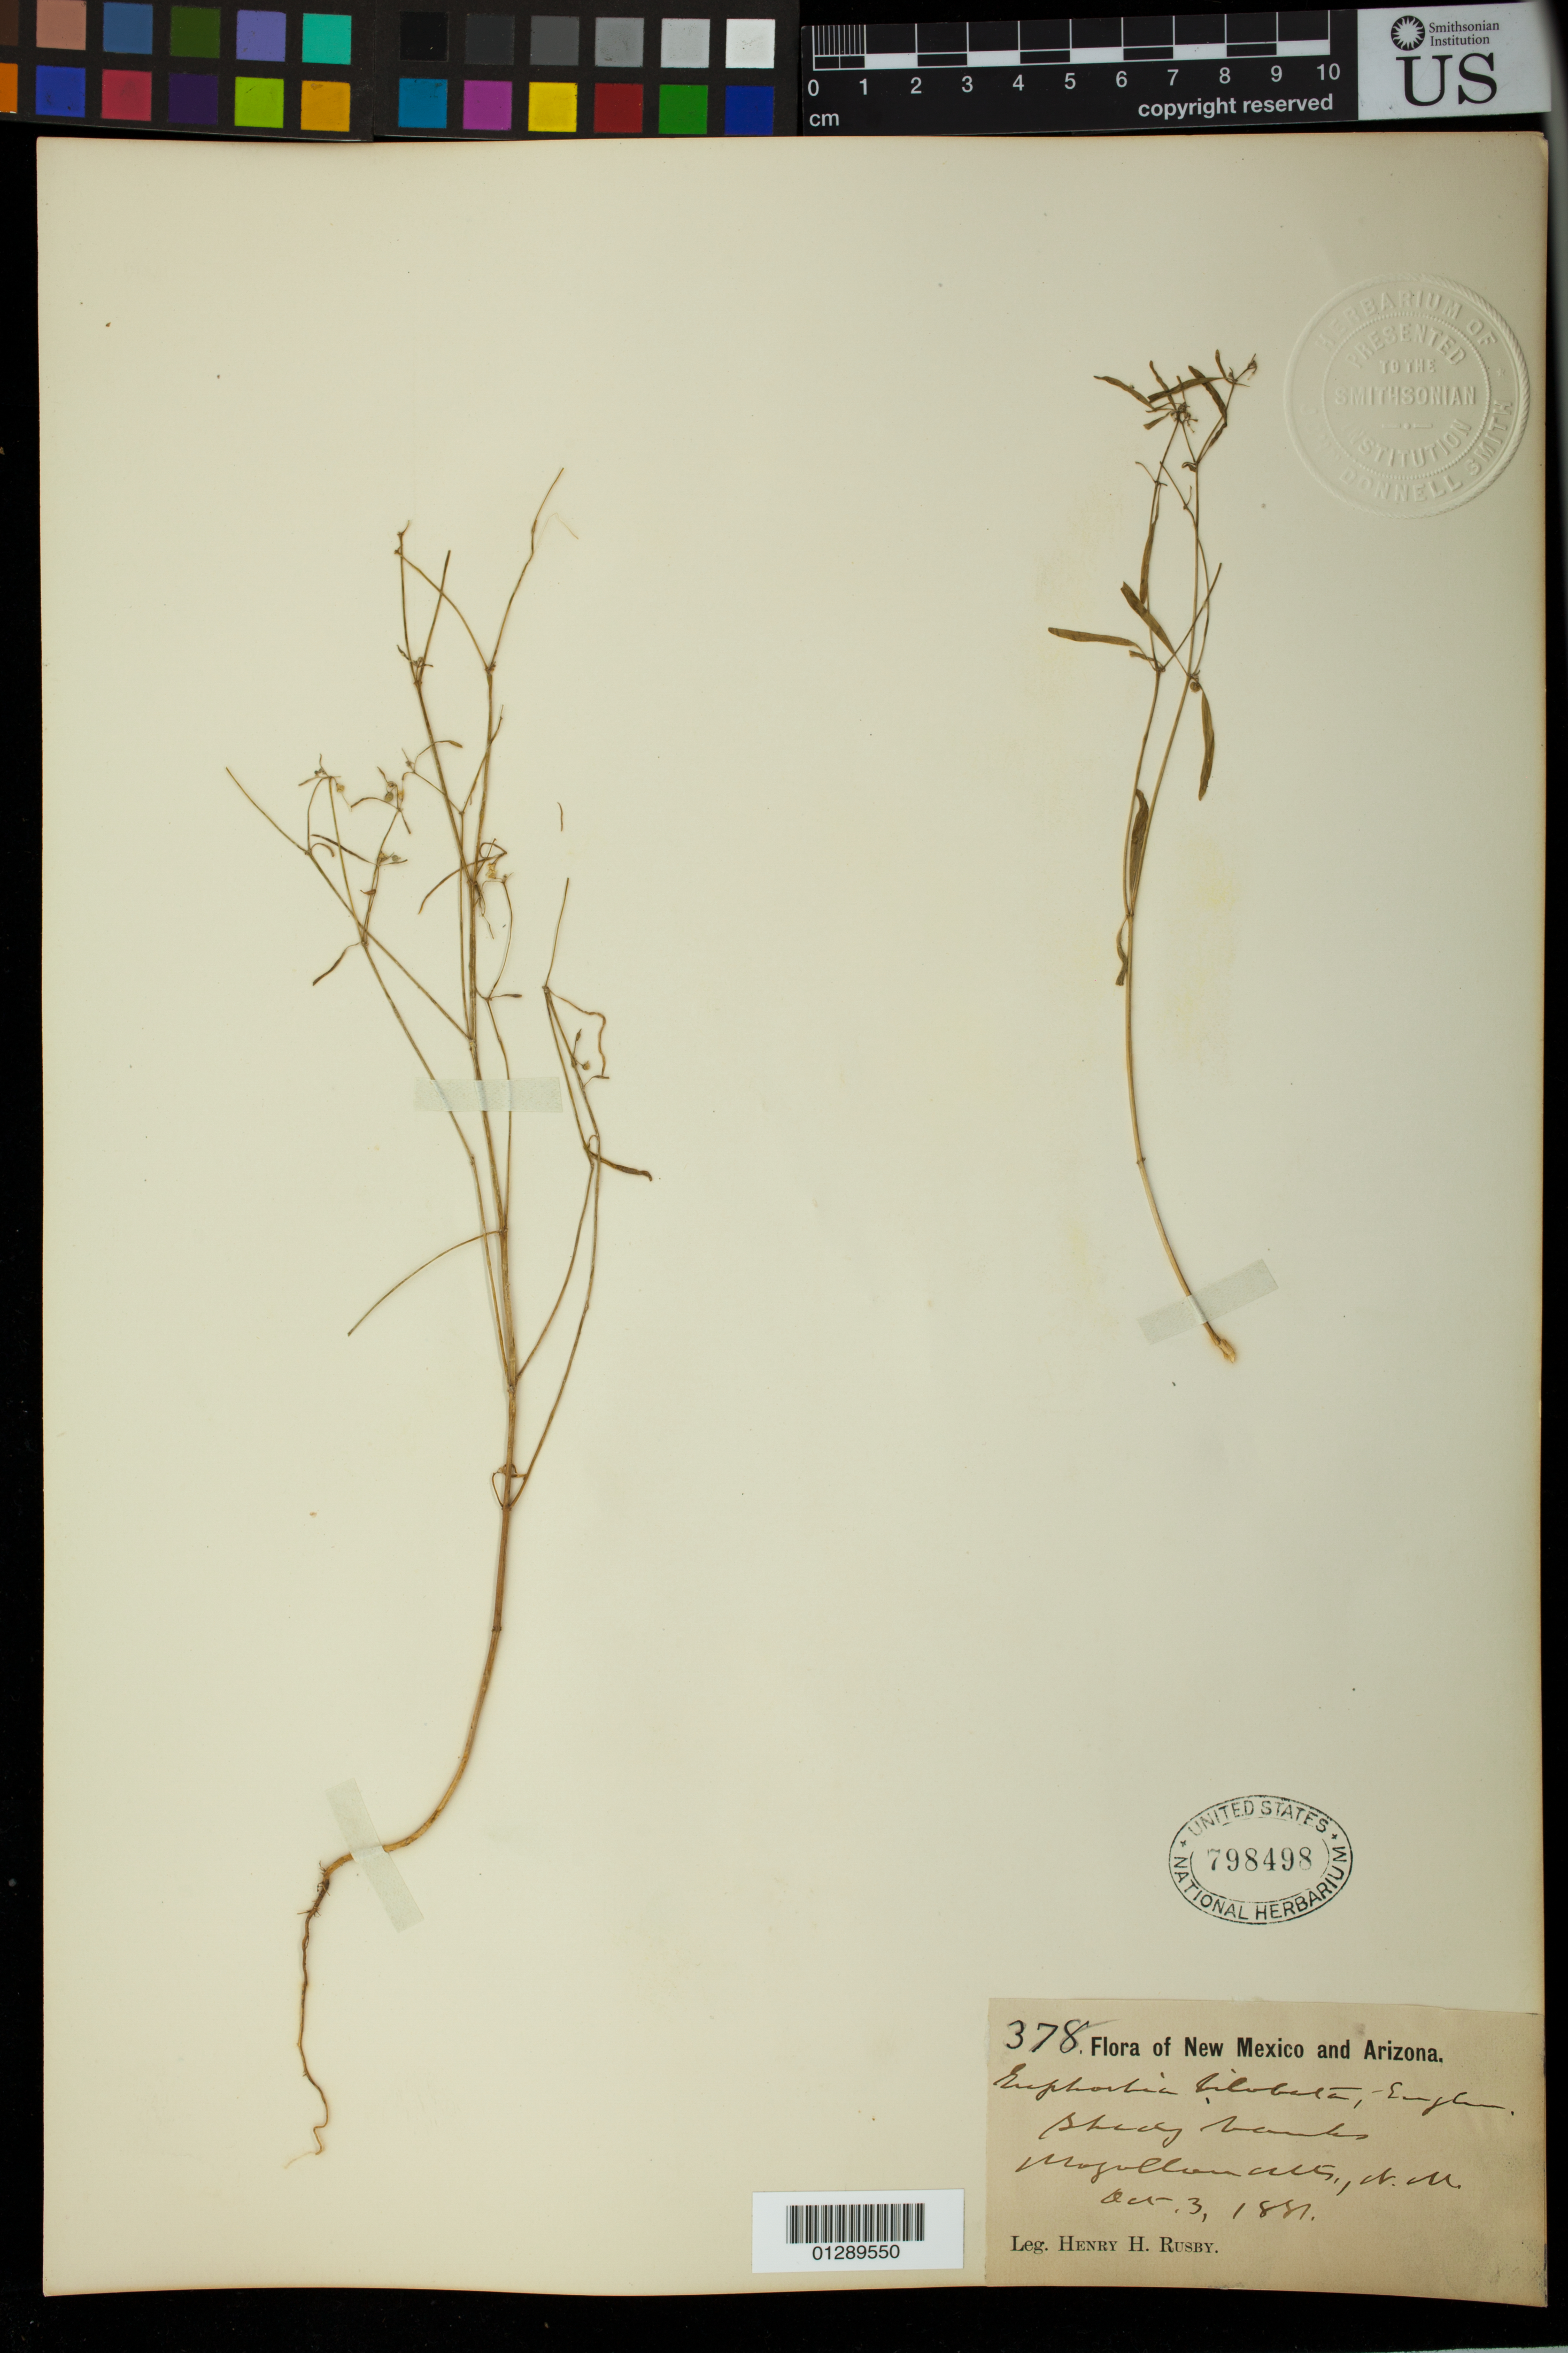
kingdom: Plantae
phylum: Tracheophyta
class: Magnoliopsida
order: Malpighiales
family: Euphorbiaceae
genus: Euphorbia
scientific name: Euphorbia bilobata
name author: Engelm. in Emory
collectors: H. H. Rusby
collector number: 378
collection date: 1881-10-03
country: United States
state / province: New Mexico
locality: Magellan Mts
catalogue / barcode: US 798498